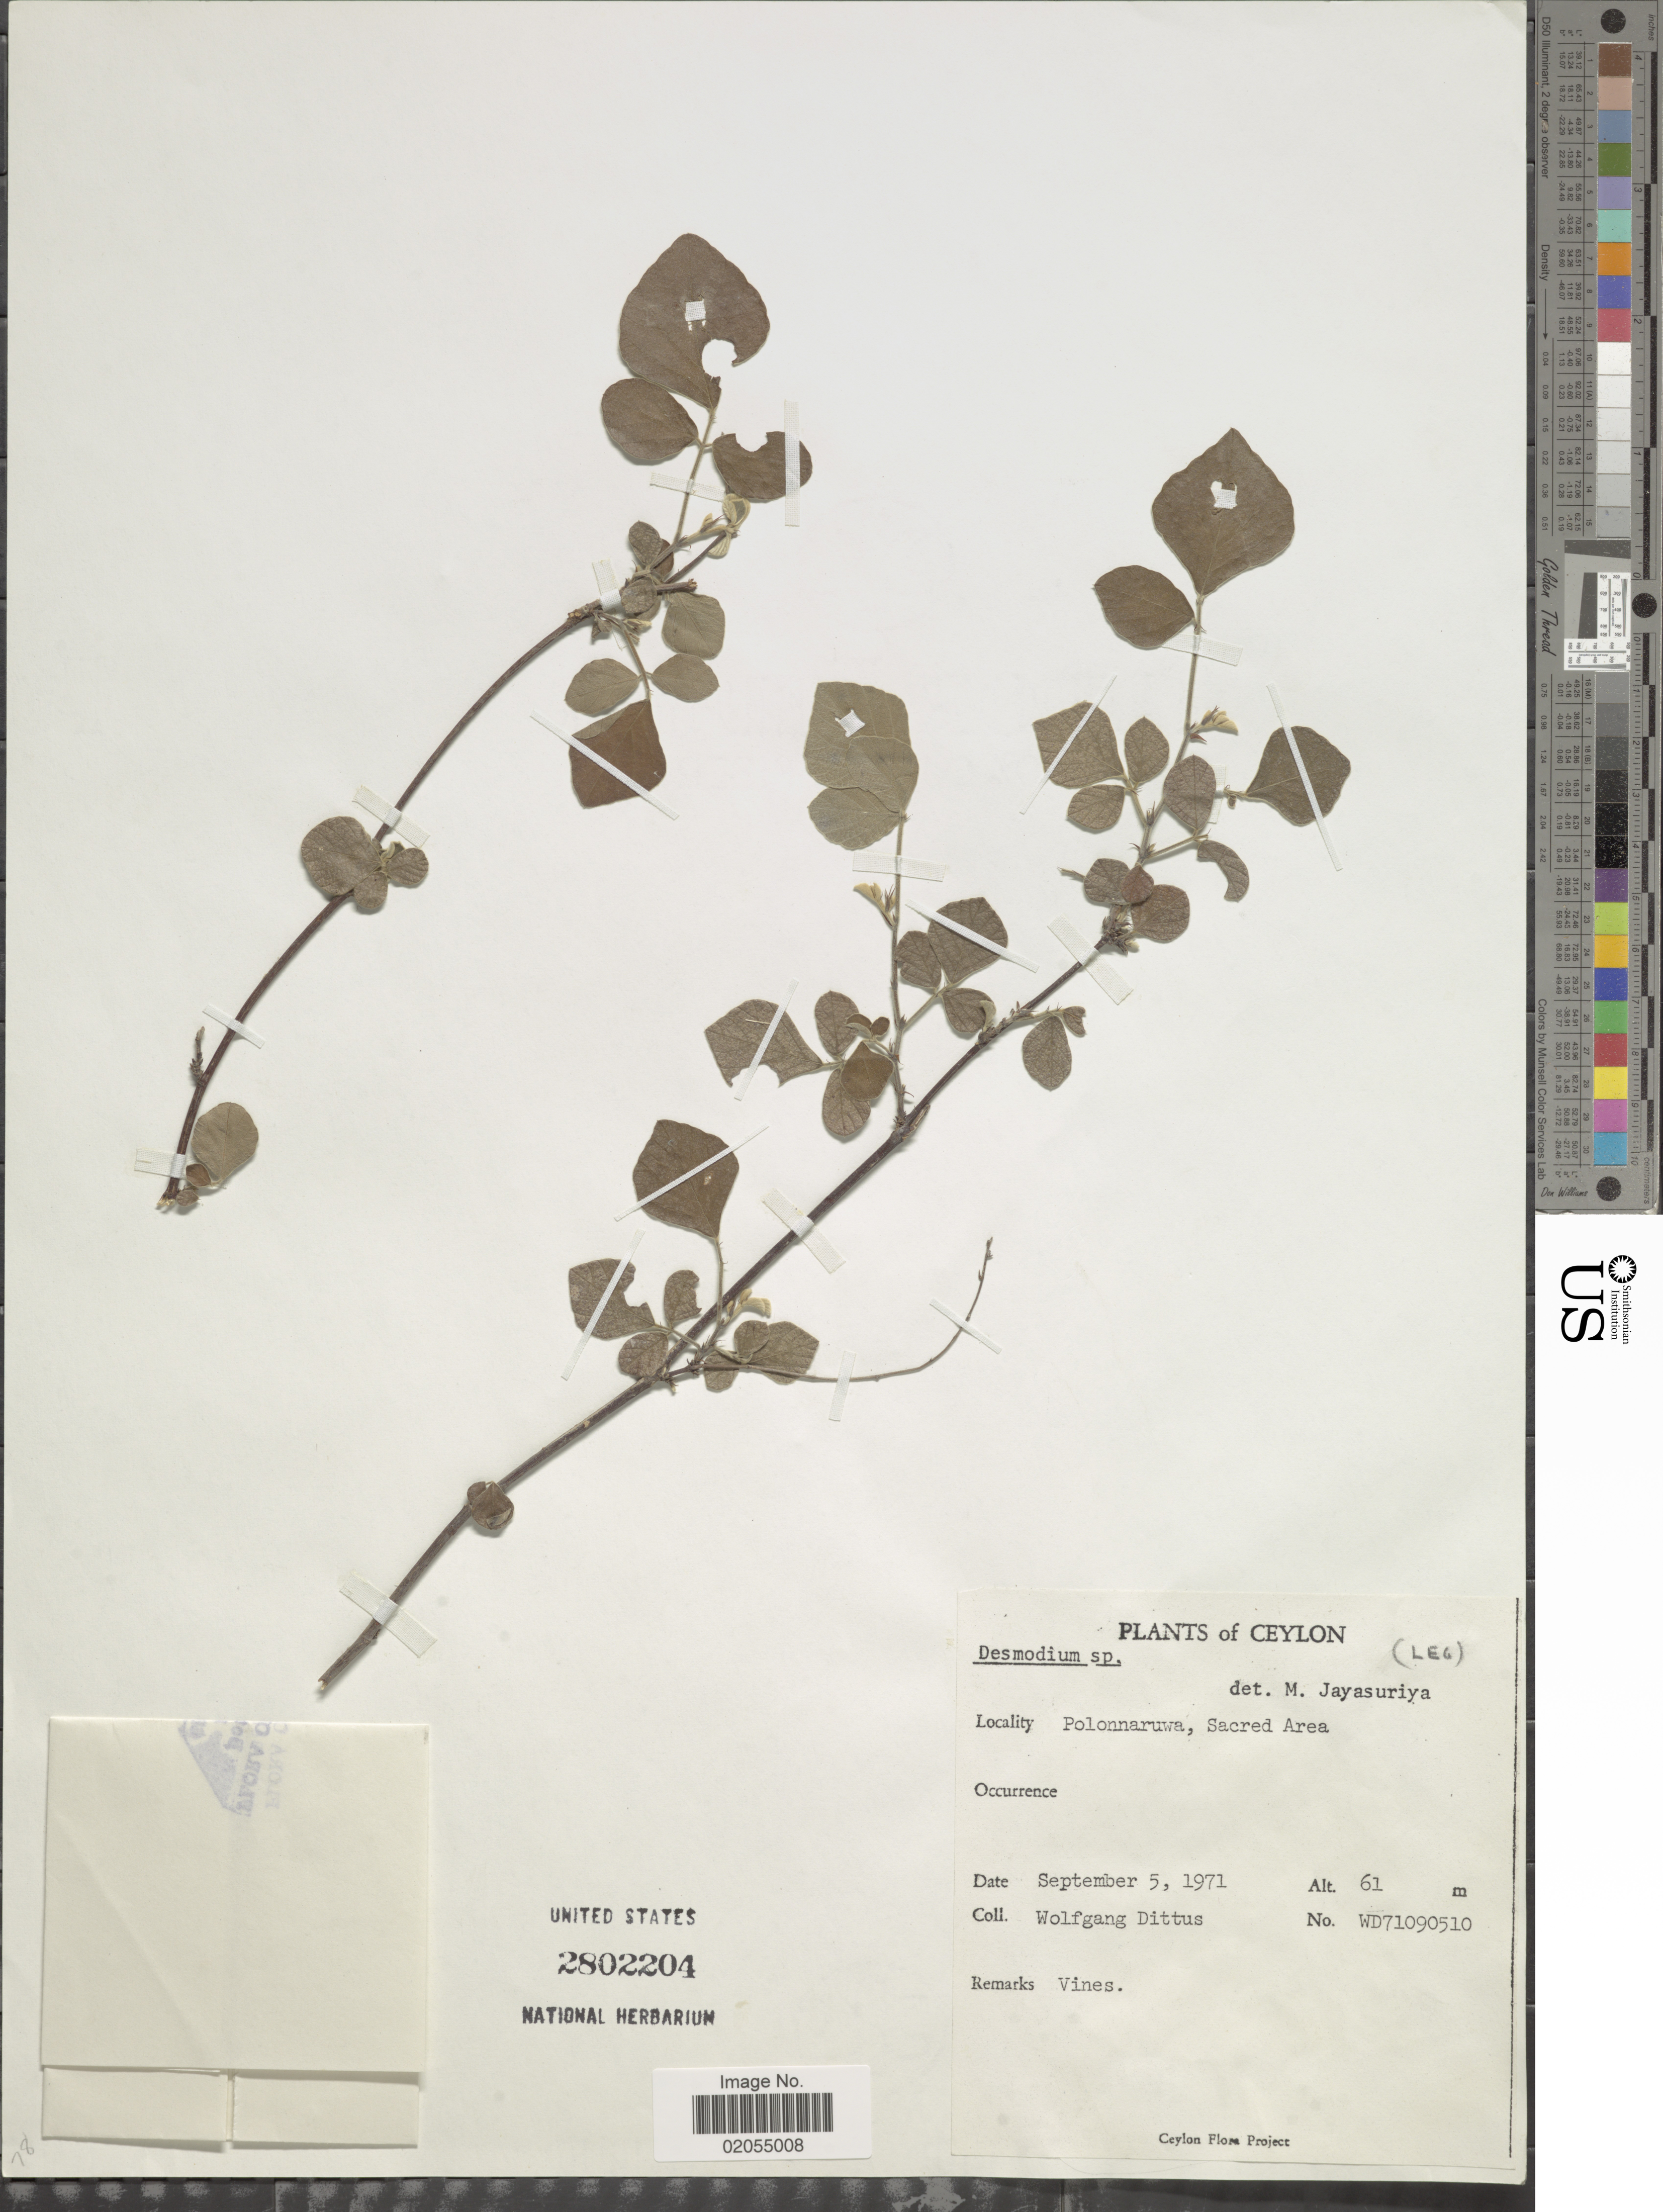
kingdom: Plantae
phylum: Tracheophyta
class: Magnoliopsida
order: Fabales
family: Fabaceae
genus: Desmodium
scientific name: Desmodium sp.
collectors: W. Dittus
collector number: WD71090510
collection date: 1971-09-05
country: Sri Lanka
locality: Ceylon. Polonnaruwa, Sacred Area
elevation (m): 61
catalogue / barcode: US 2802204